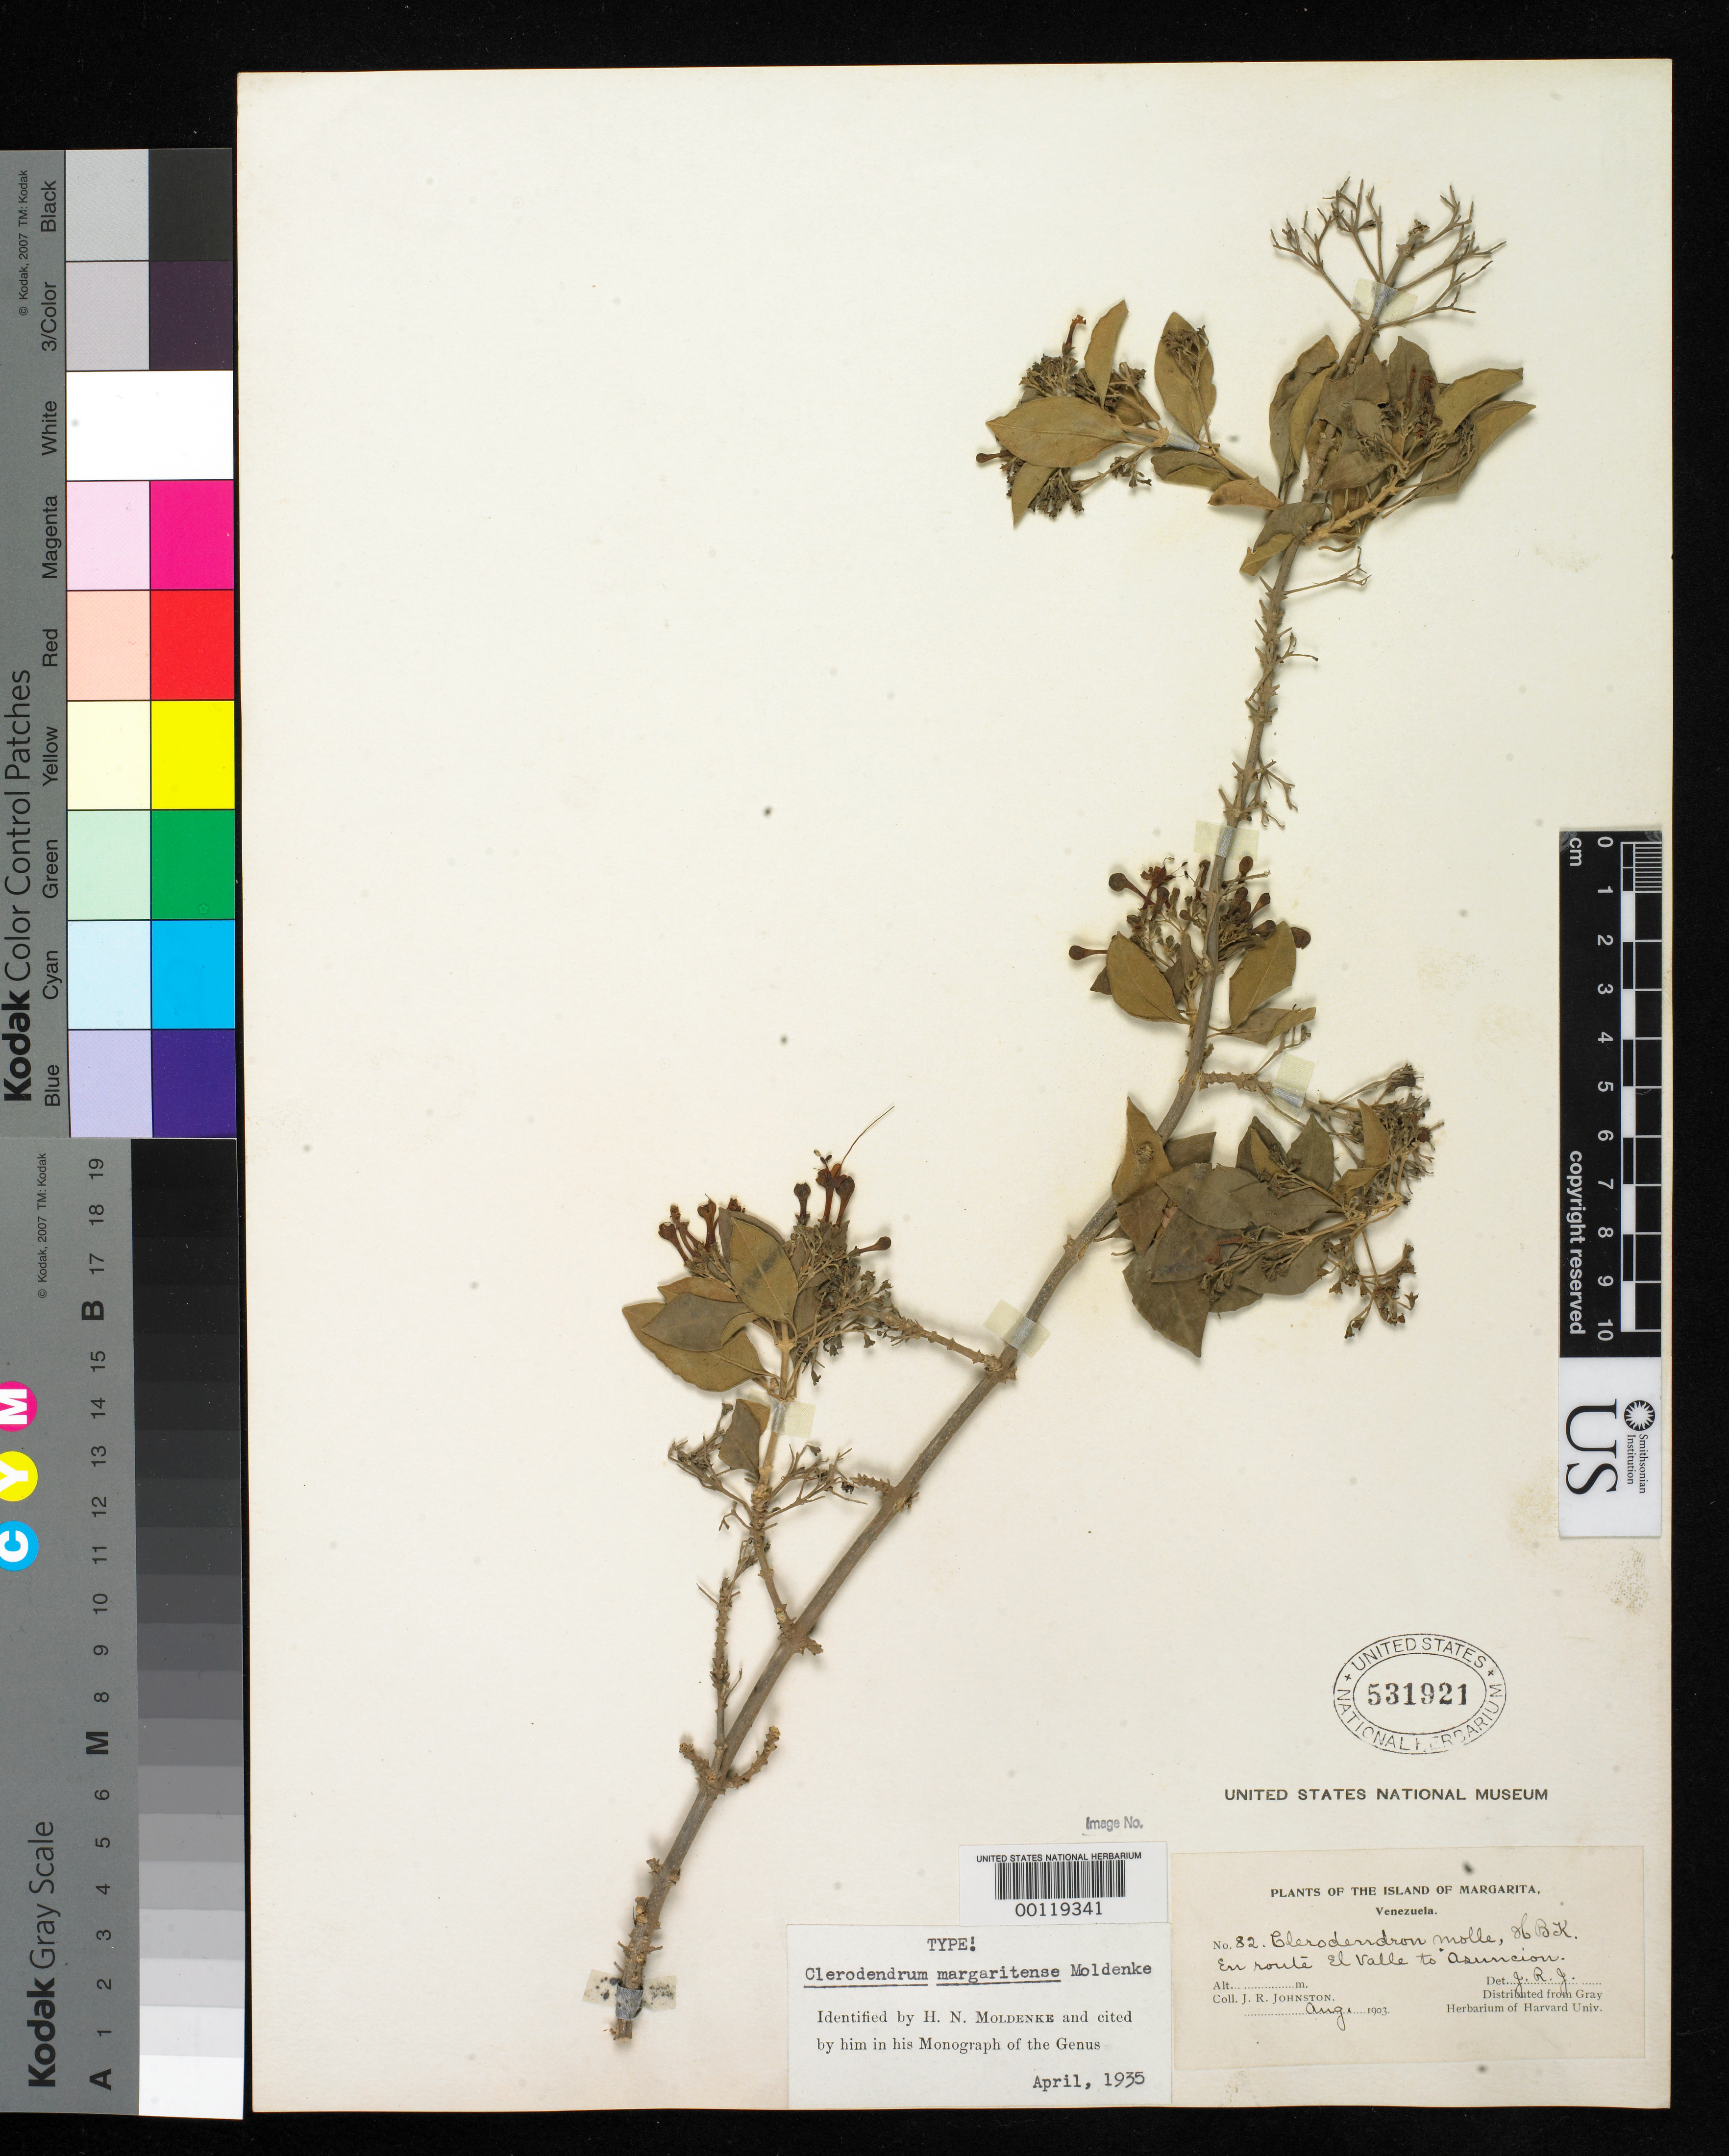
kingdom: Plantae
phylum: Tracheophyta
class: Magnoliopsida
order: Lamiales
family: Lamiaceae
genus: Clerodendrum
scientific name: Clerodendrum margaritense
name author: Moldenke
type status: Holotype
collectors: J. Johnston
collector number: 82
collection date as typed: Aug 1903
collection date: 1903-08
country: Venezuela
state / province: Nueva Esparta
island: Margarita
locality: Between El Valle and Asuncion.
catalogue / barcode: US 531921